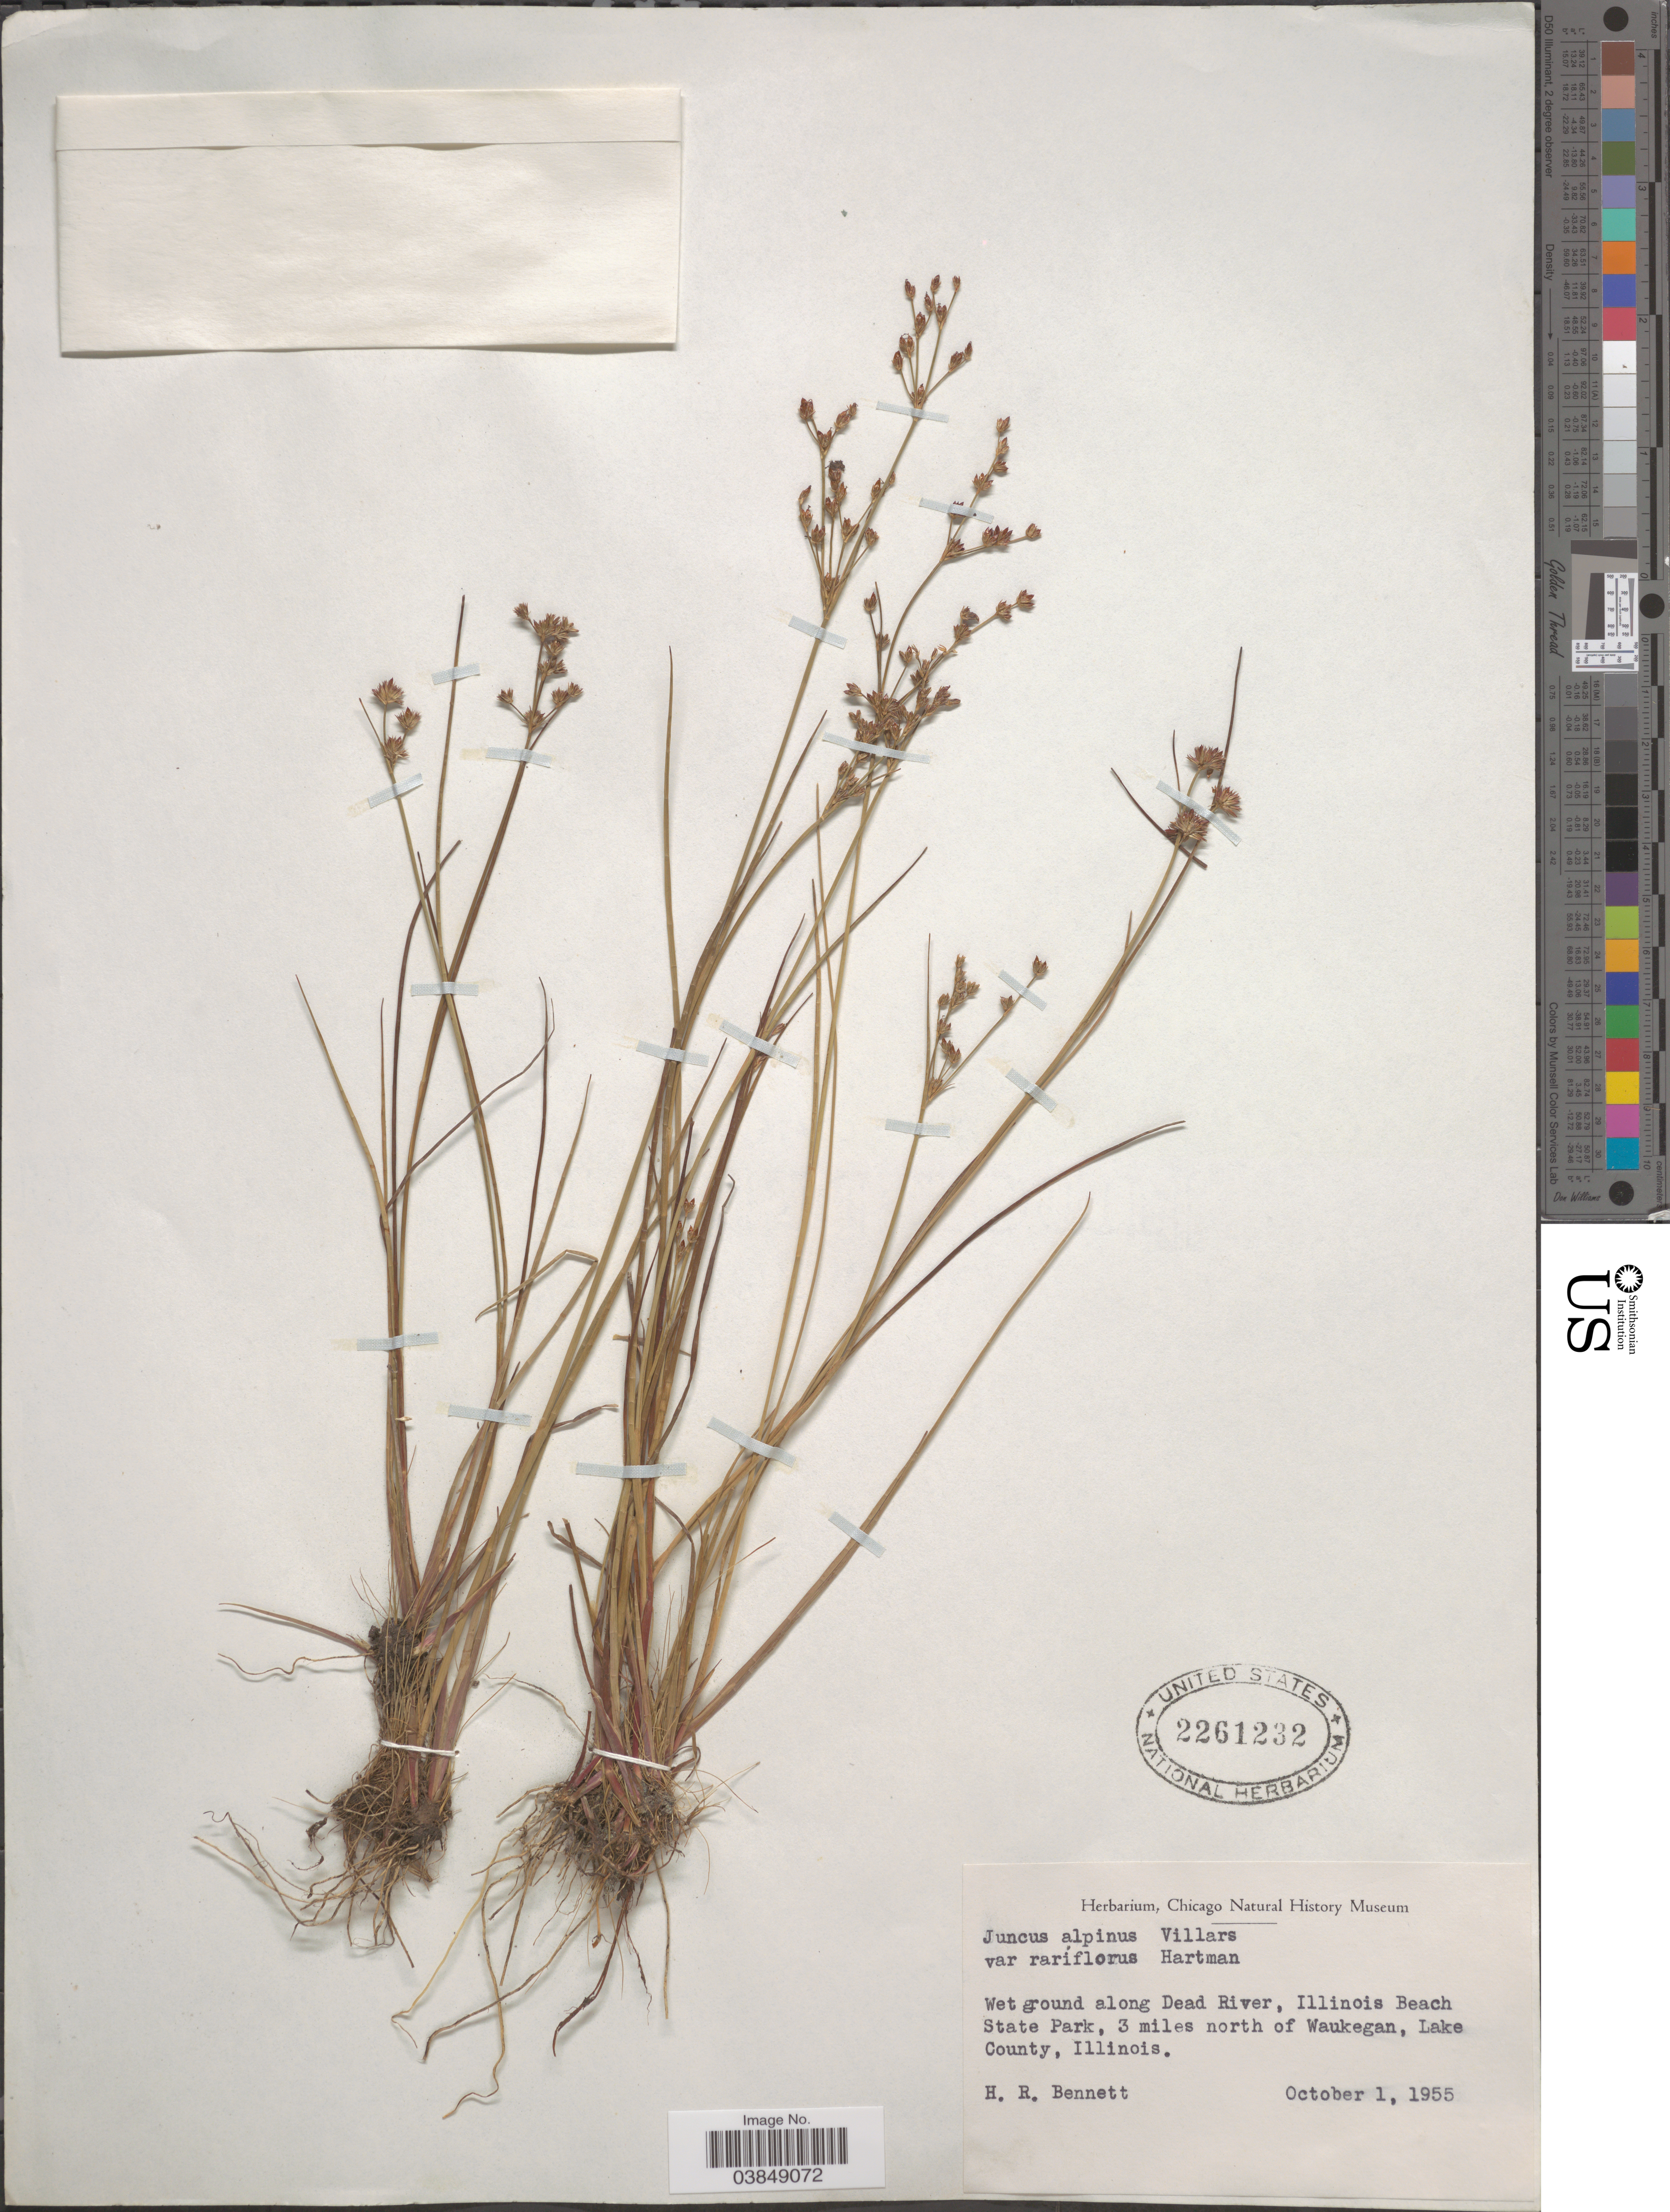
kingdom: Plantae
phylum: Tracheophyta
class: Liliopsida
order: Poales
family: Juncaceae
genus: Juncus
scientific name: Juncus alpinus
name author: Vill.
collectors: H. R. Bennett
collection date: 1955-10-01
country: United States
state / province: Illinois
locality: Wet ground along Dead River, Illinois Beach State Park, 3 miles north of Waukegan, Lake County.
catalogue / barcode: US 2261232